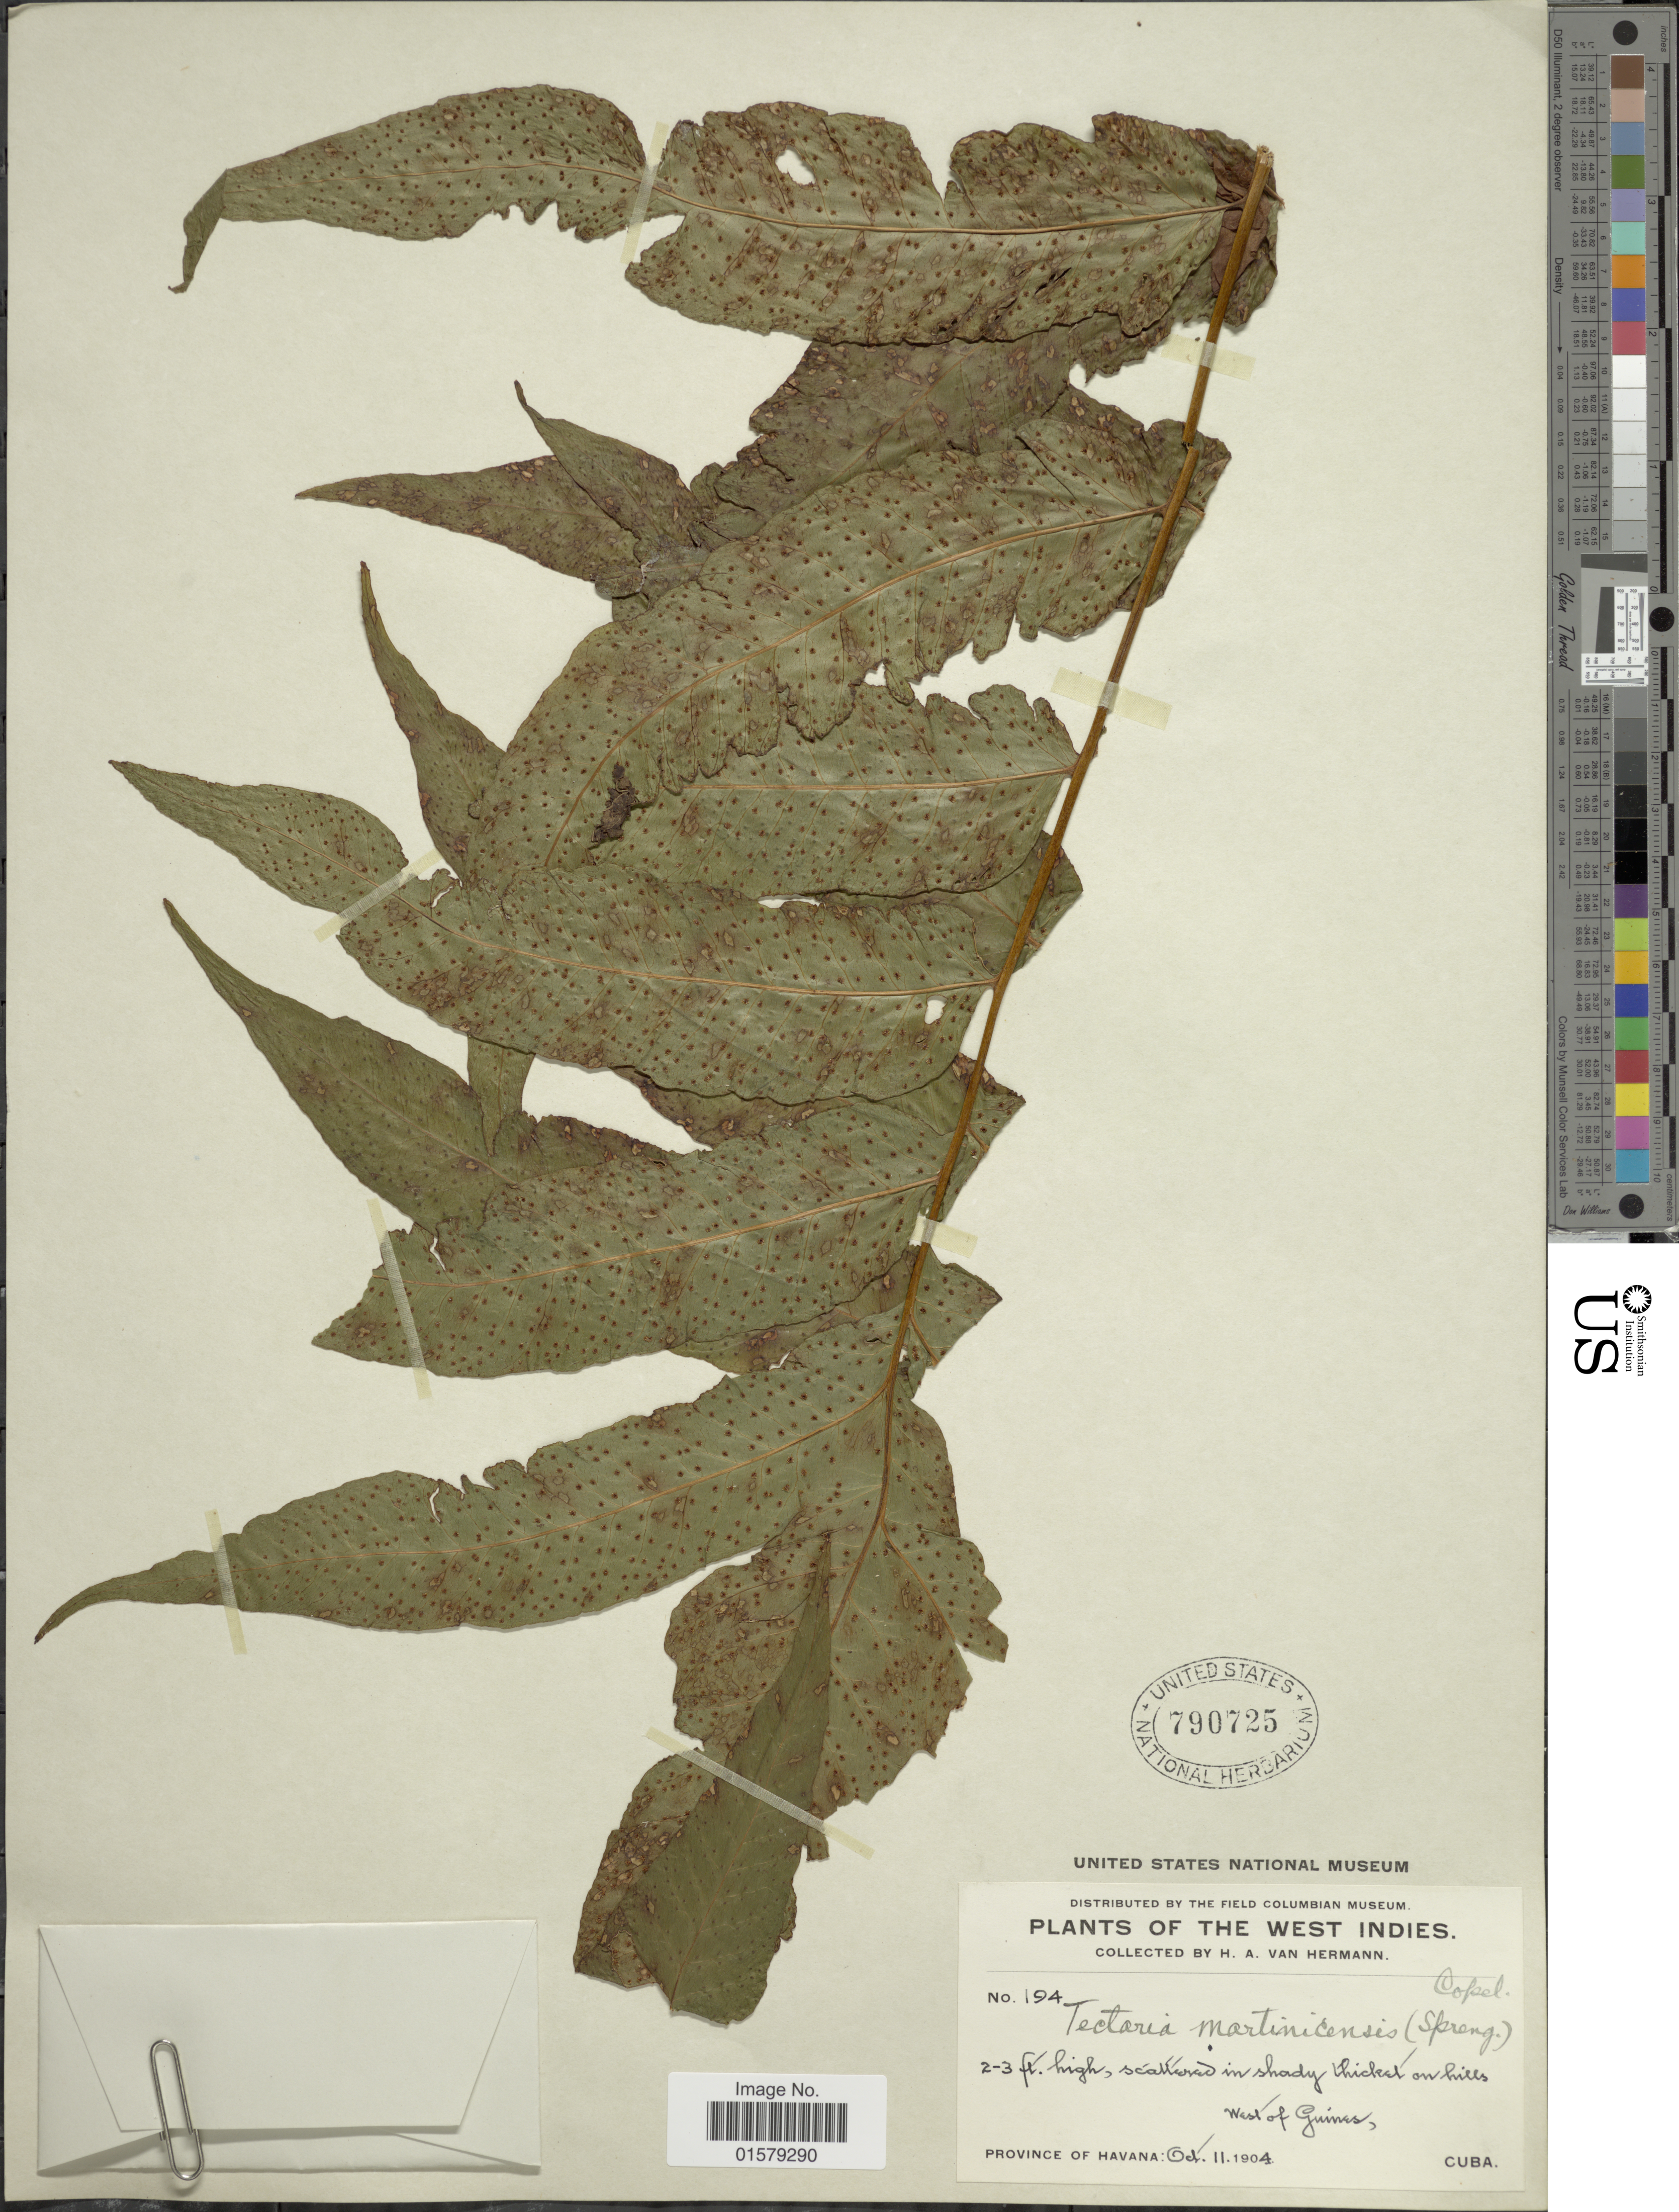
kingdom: Plantae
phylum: Tracheophyta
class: Polypodiopsida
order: Polypodiales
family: Tectariaceae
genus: Tectaria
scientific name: Tectaria incisa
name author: Cav.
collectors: H. A. Van Hermann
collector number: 194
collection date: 1904-10-11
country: Cuba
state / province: La Habana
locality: West of Guines, Province of Havana.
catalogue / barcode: US 790725